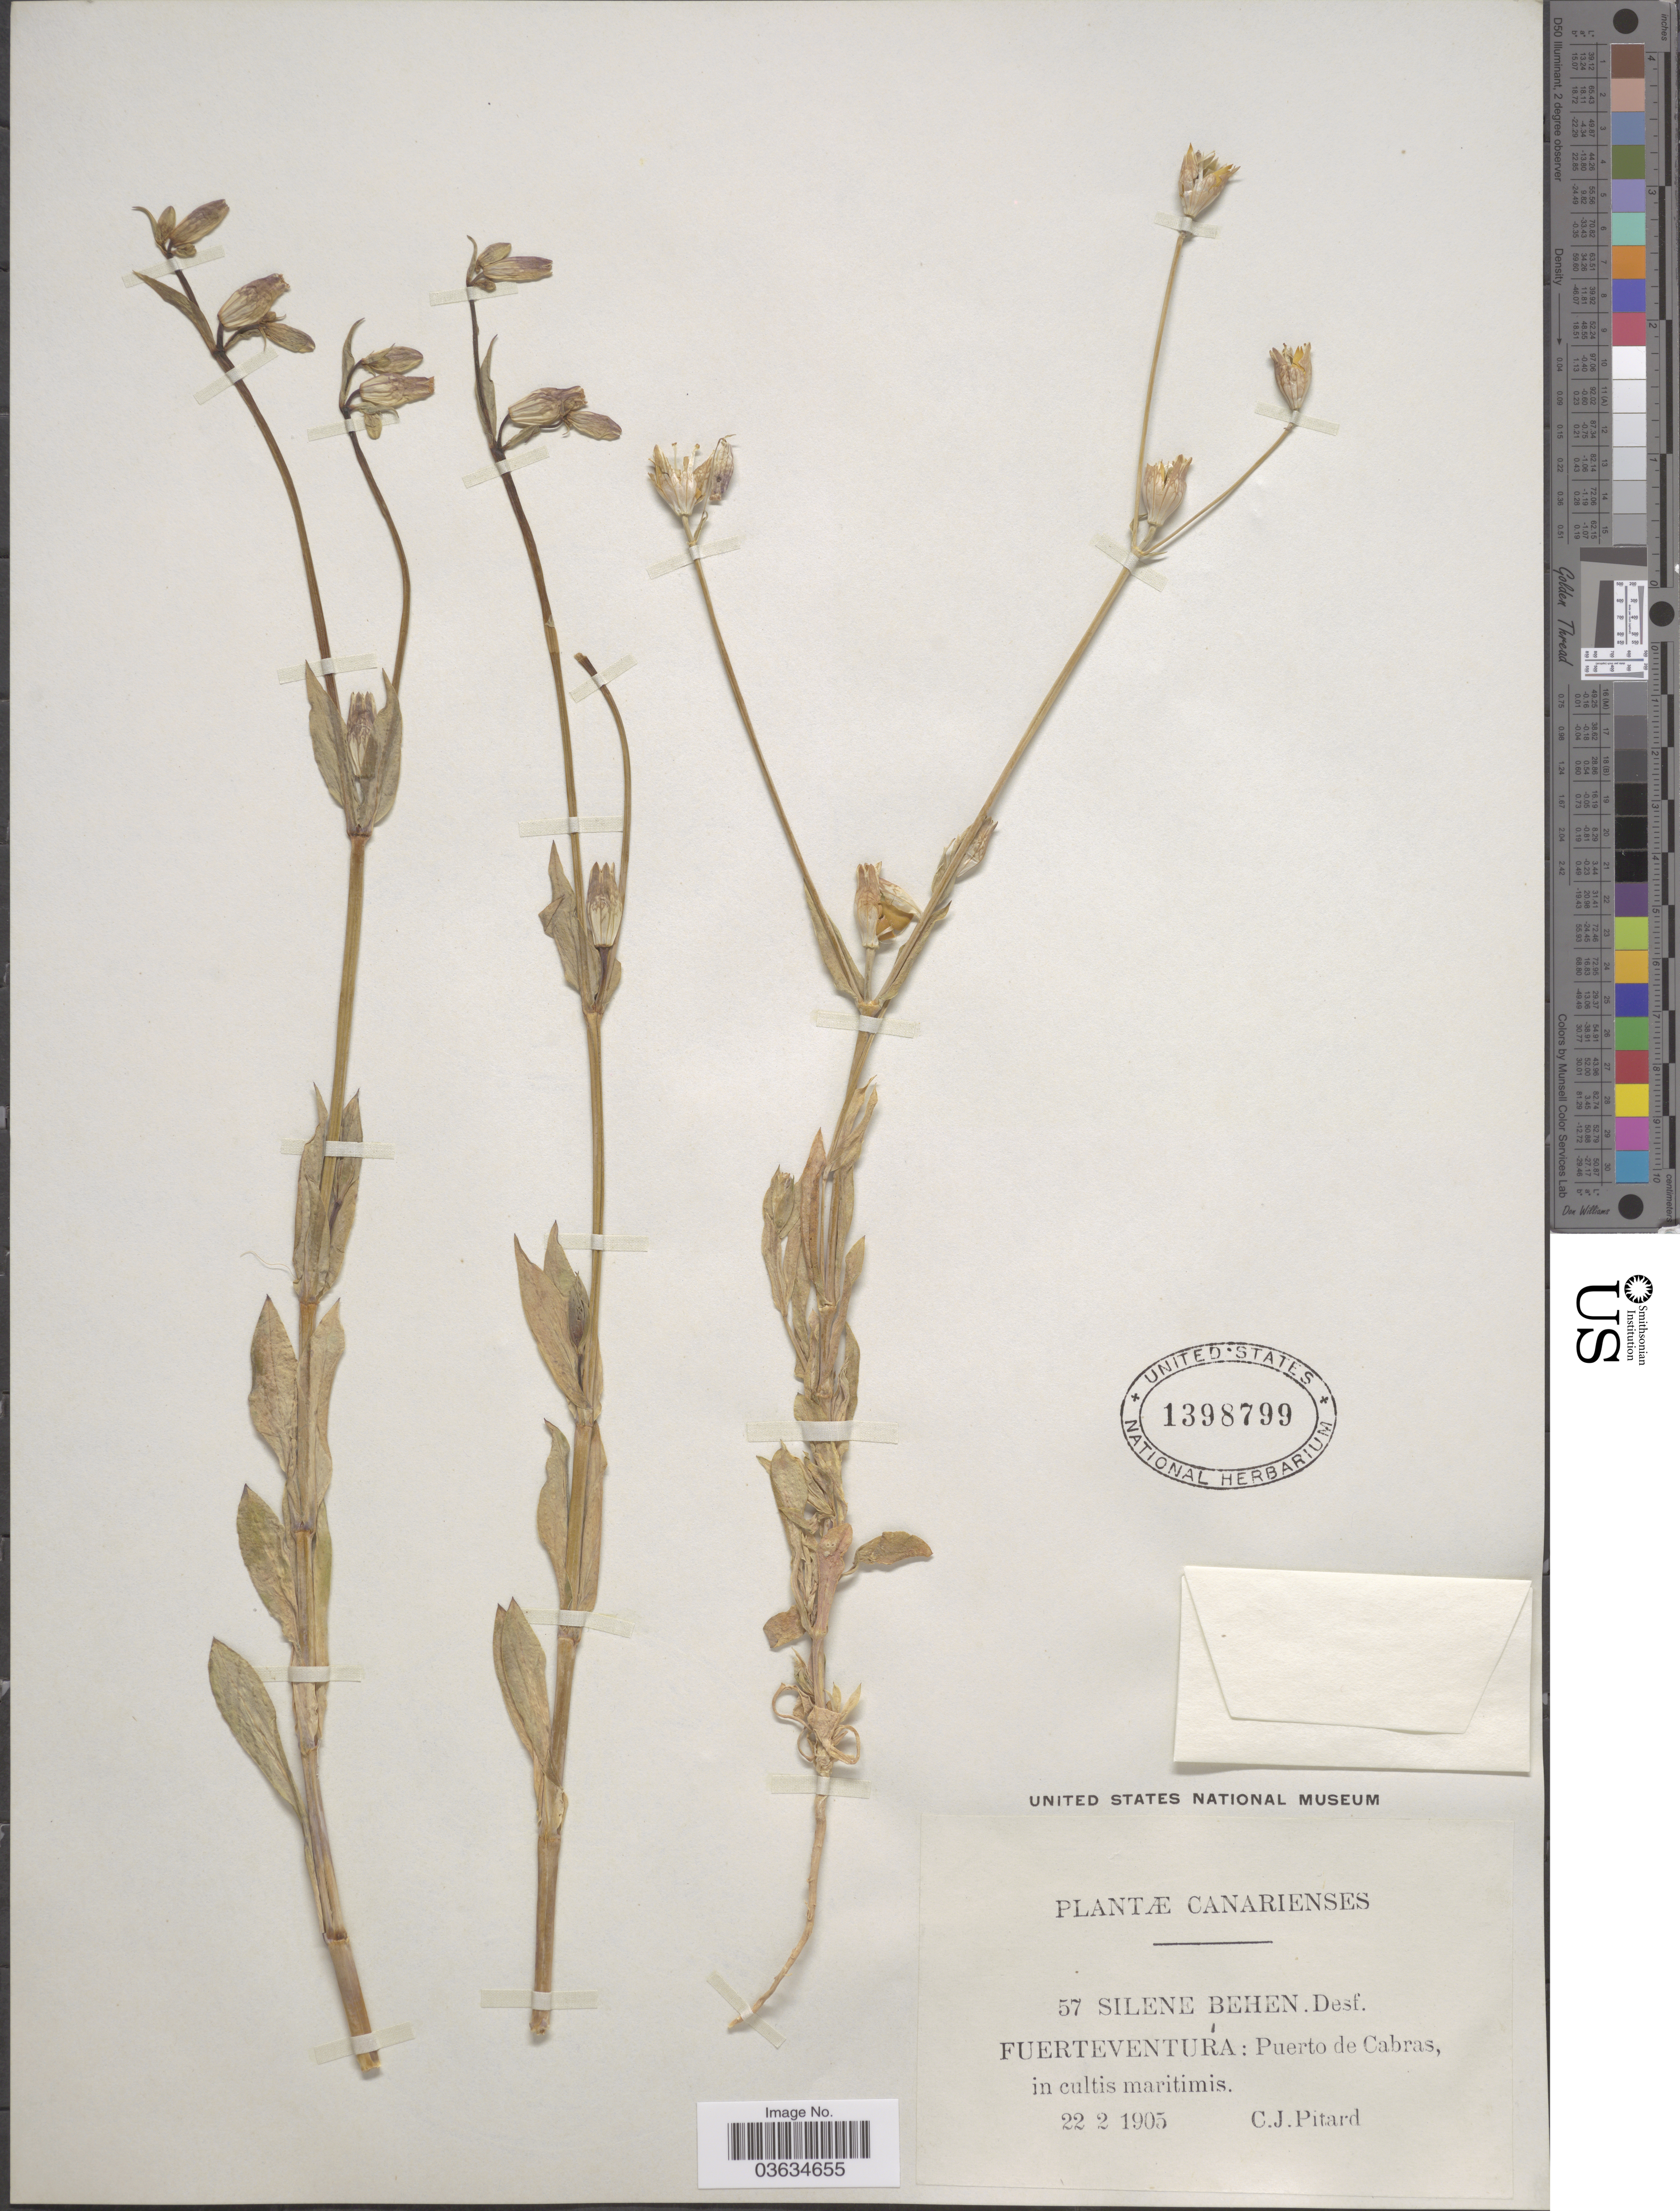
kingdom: Plantae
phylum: Tracheophyta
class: Magnoliopsida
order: Caryophyllales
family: Caryophyllaceae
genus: Silene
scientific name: Silene behen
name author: L.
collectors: C. Pitard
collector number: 57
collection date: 1905-02-22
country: Spain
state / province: Canarias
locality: Canarienses. Fuerteventura: Puerto de Cabras, in cultis maritimis.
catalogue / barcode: US 1398799